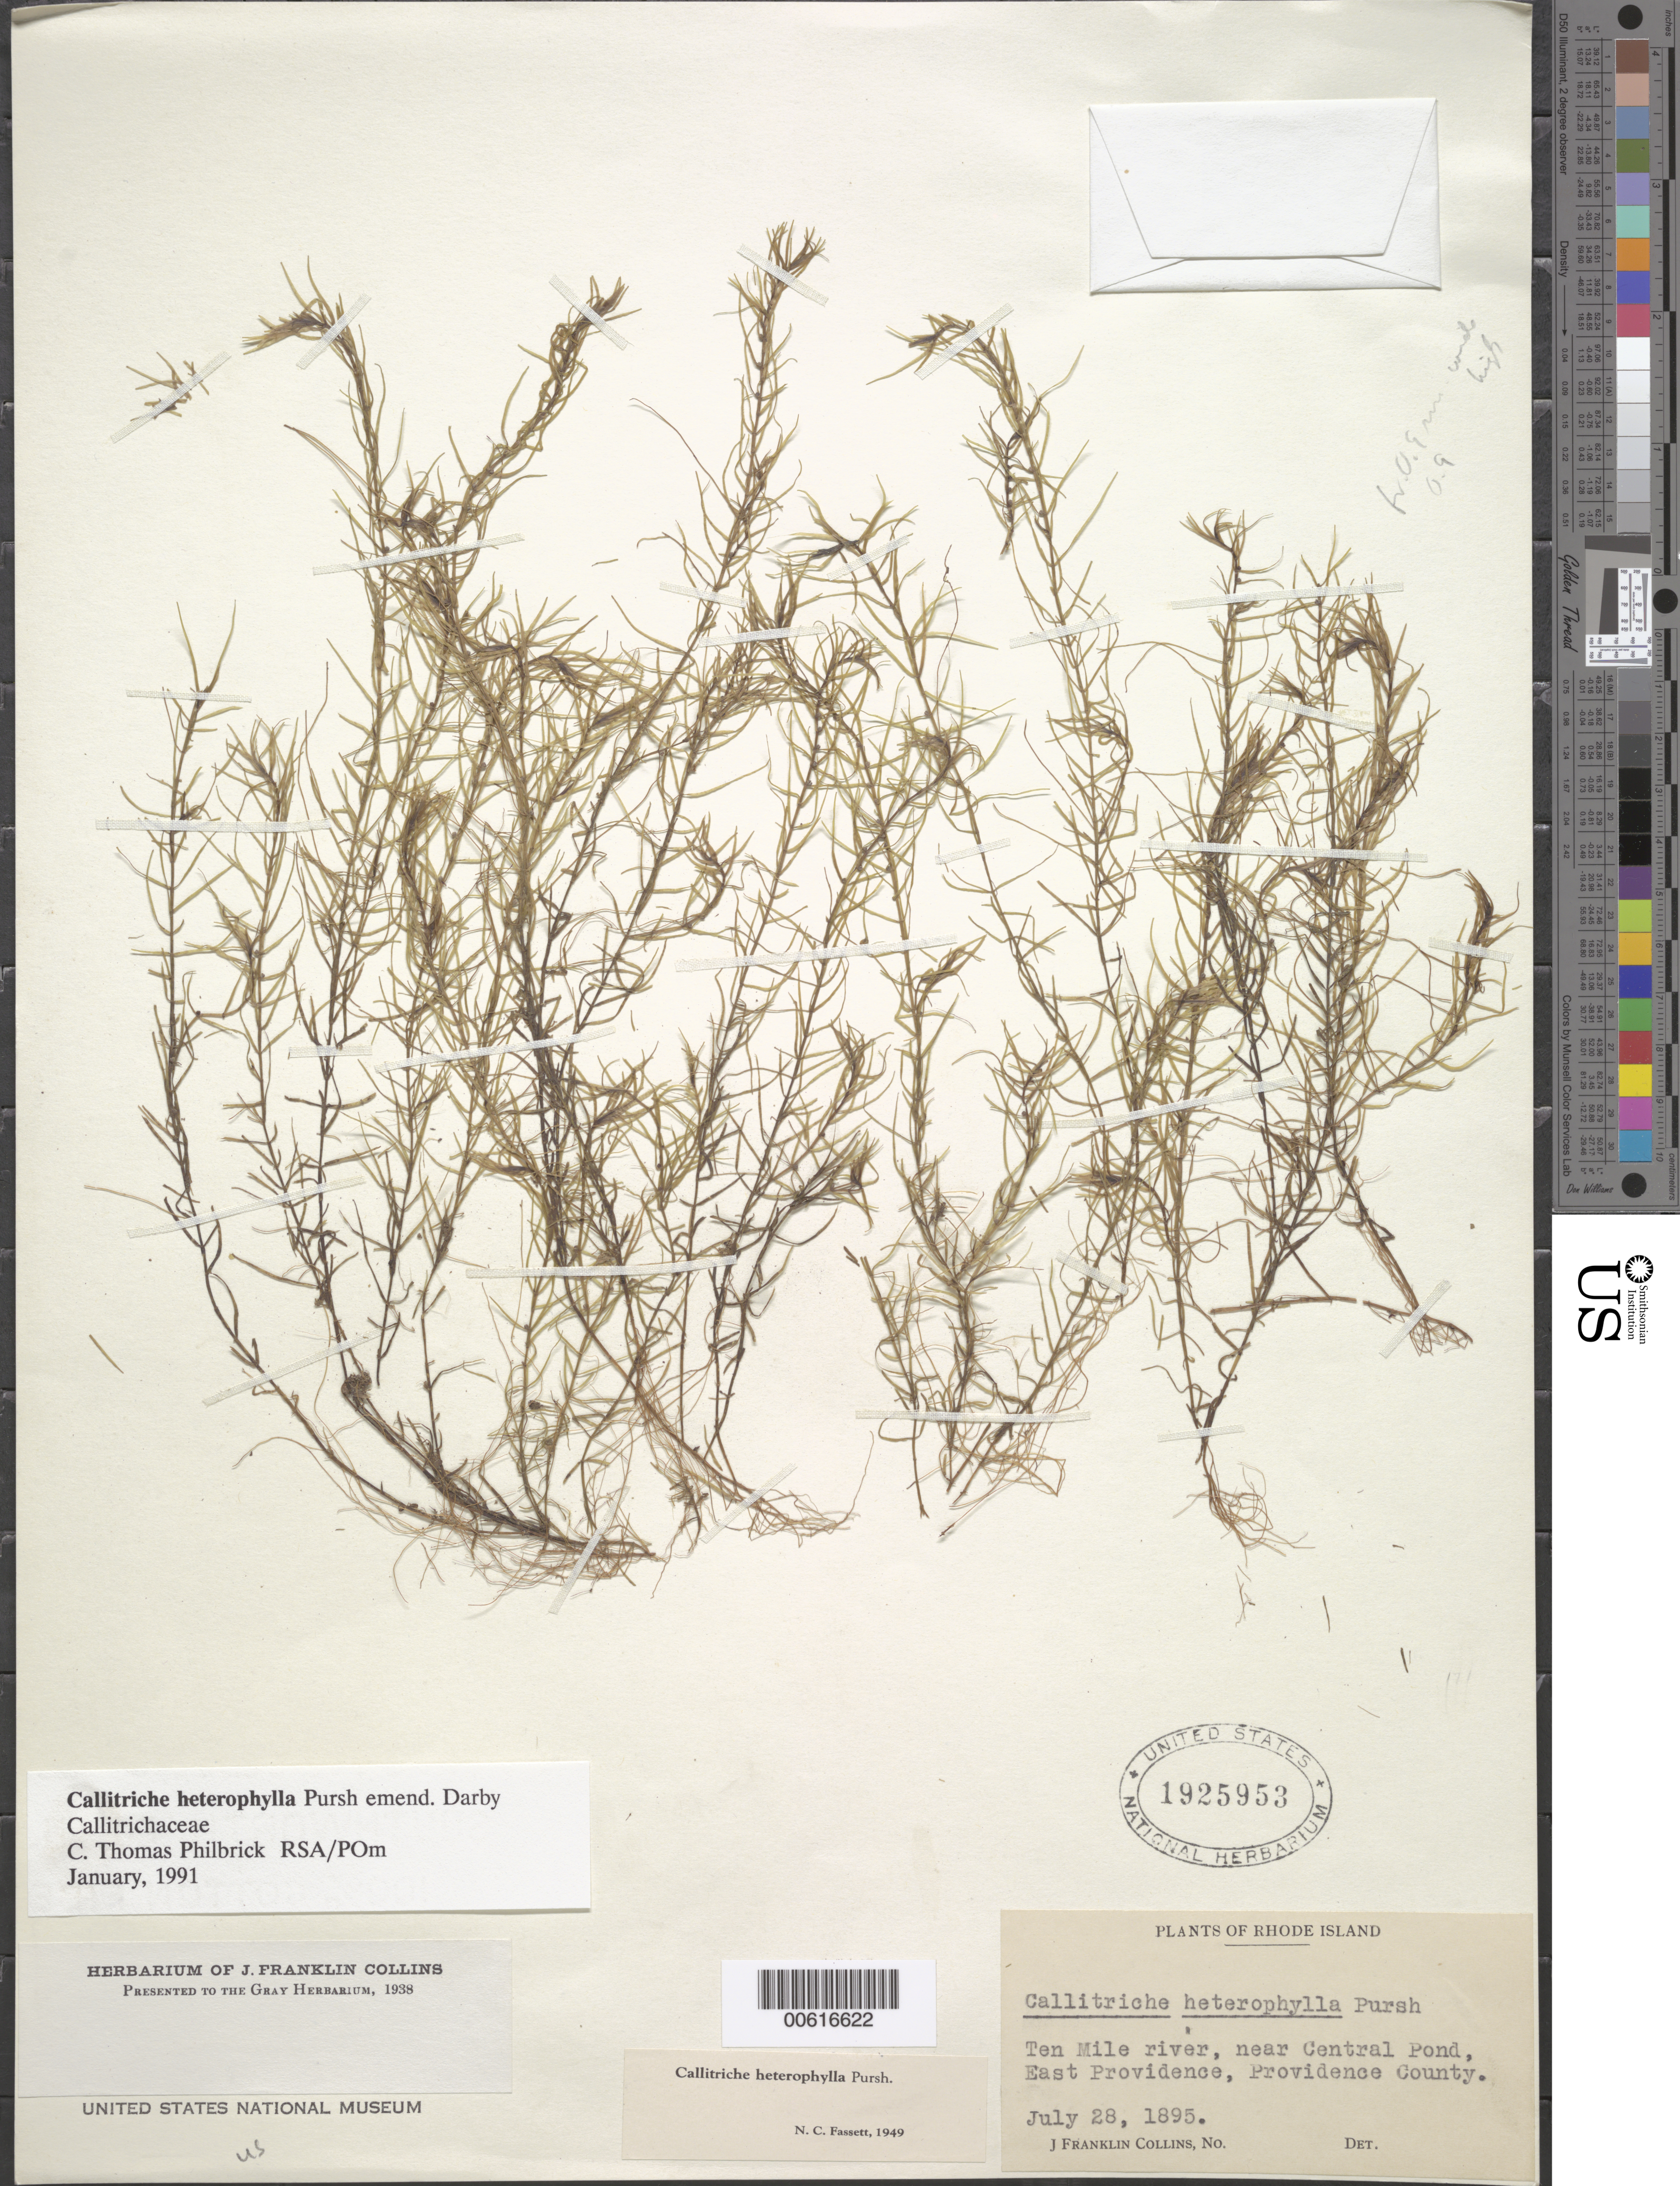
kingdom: Plantae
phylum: Tracheophyta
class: Magnoliopsida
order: Lamiales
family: Plantaginaceae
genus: Callitriche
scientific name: Callitriche heterophylla Pursh emend. Darby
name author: Pursh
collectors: J. Collins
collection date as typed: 28 Jul 1895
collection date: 1895-07-28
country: United States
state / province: Rhode Island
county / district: Providence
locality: East Providence, Ten Mile river, newar Central Pond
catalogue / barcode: US 1925953